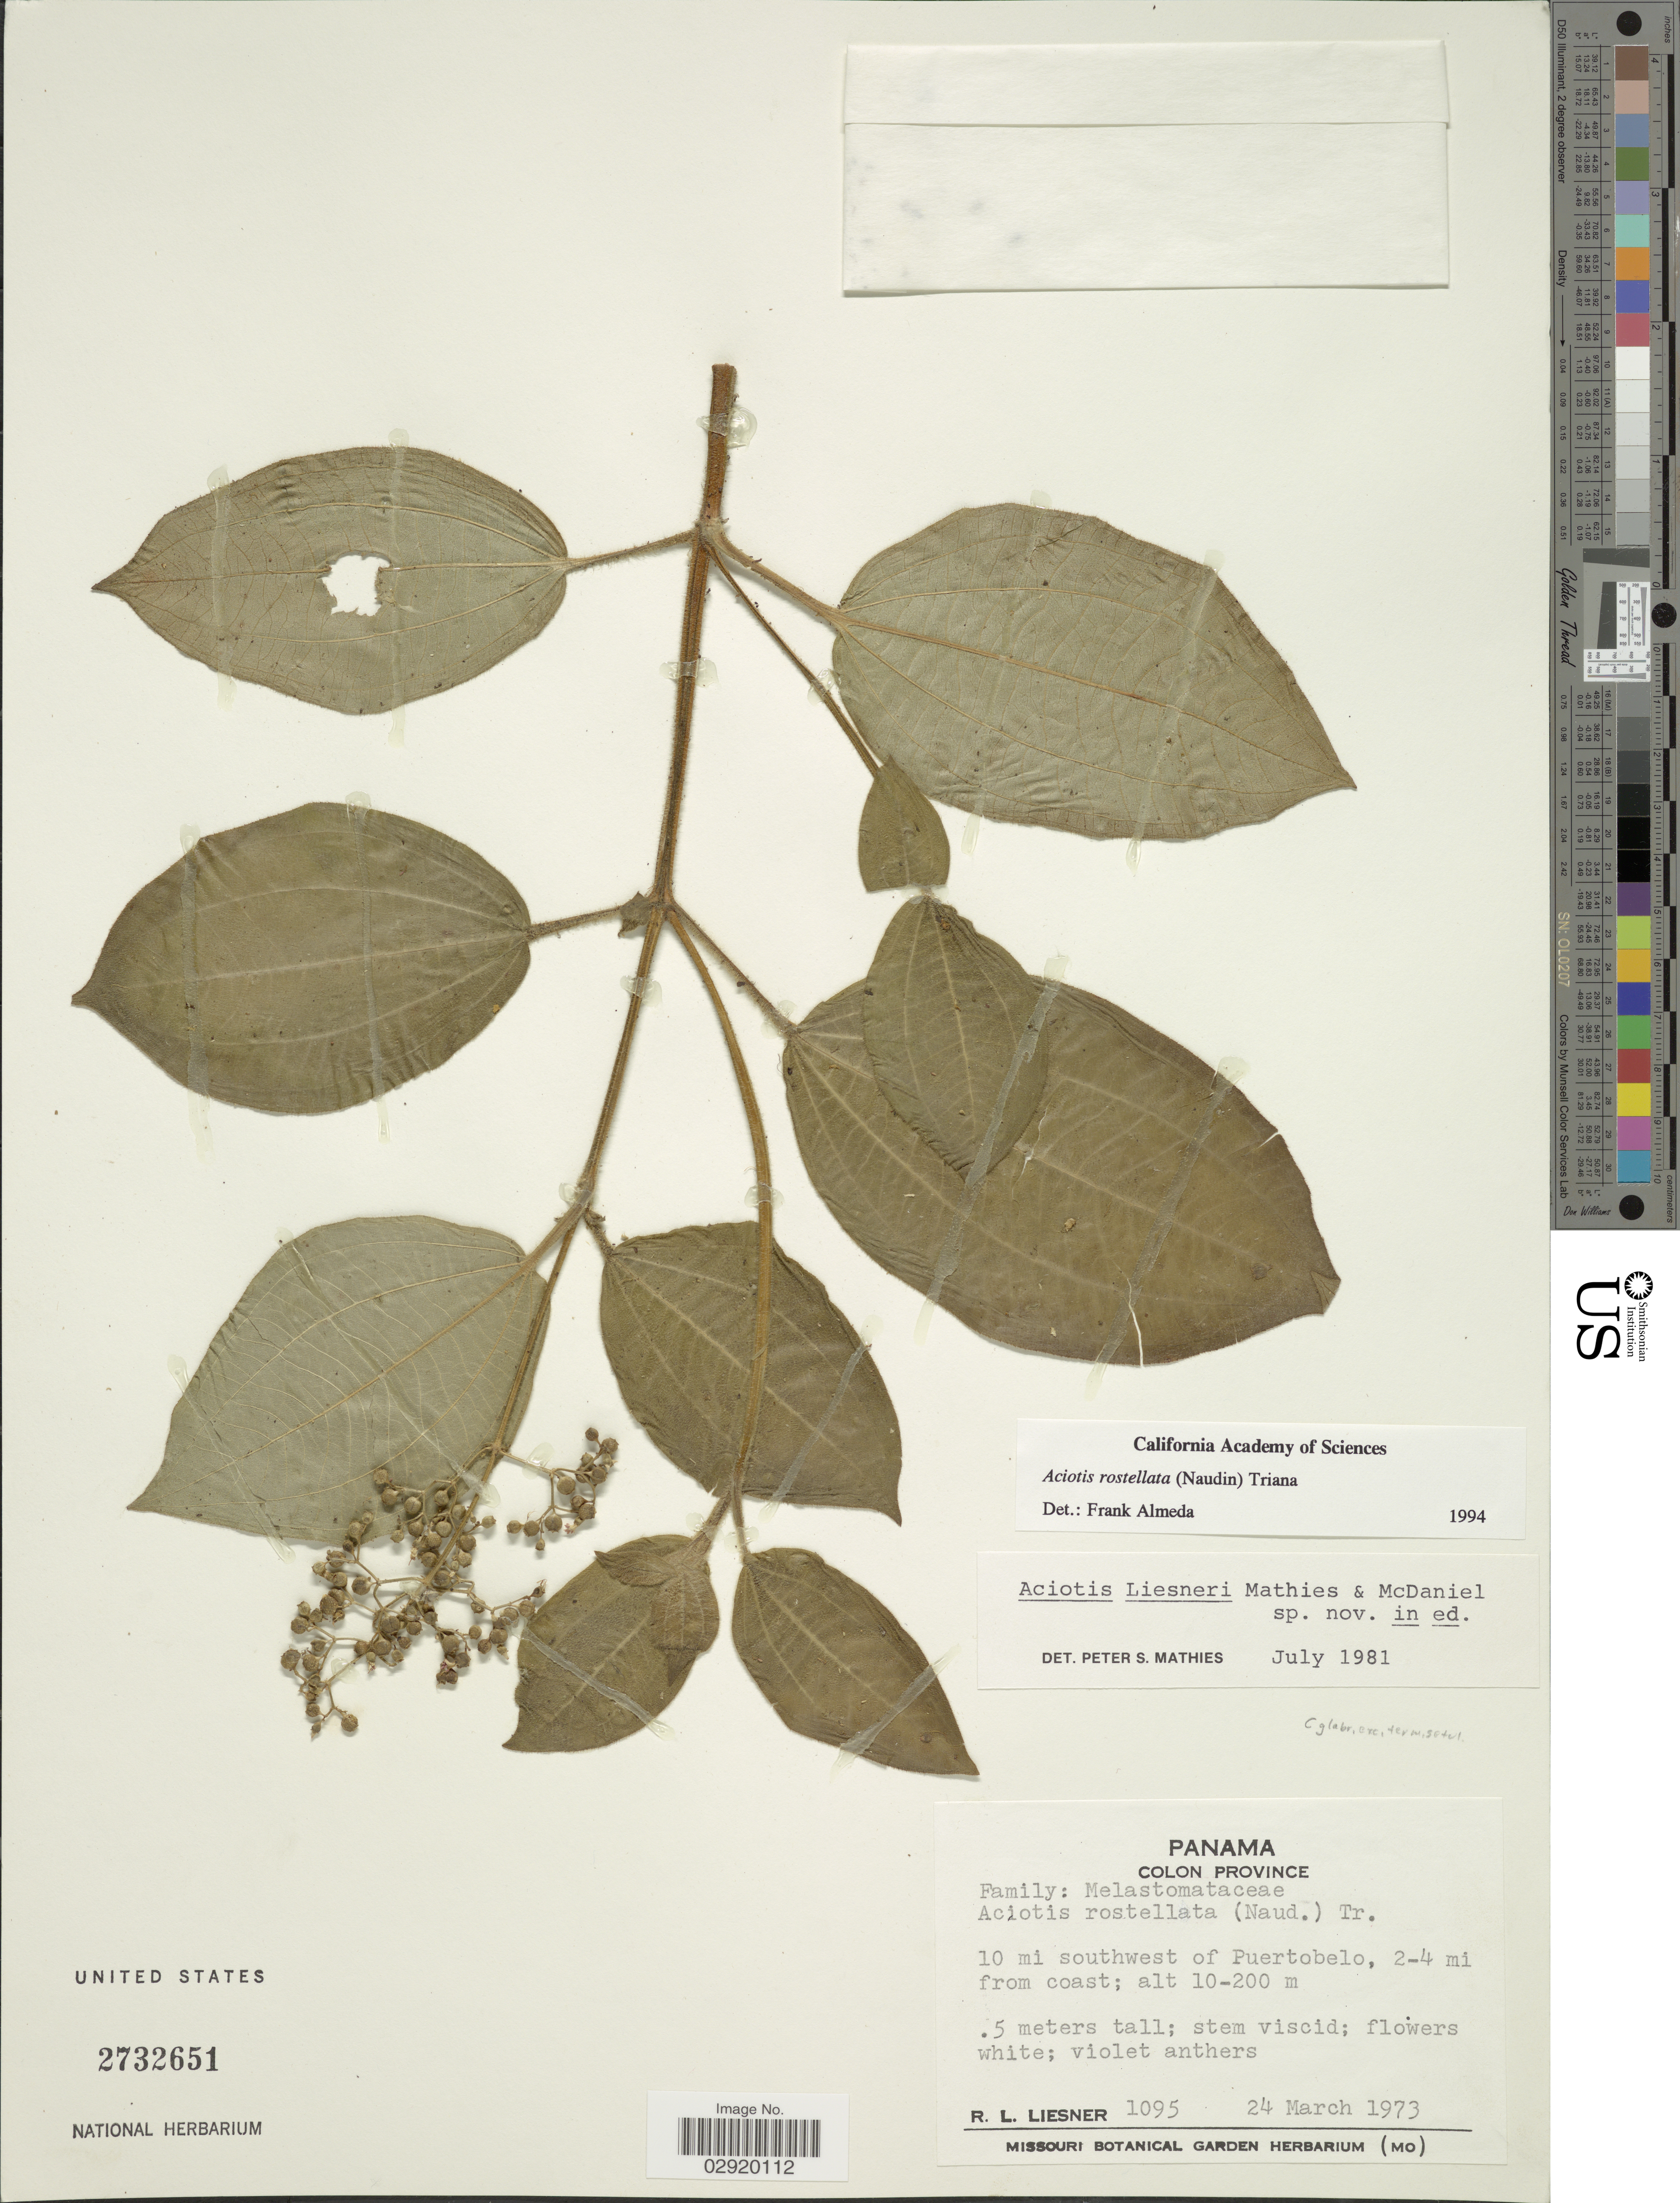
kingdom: Plantae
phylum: Tracheophyta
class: Magnoliopsida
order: Myrtales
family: Melastomataceae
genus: Aciotis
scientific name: Aciotis indecora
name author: (Bonpl.) Triana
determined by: Nunes da Silva, Diego, (RB), Jardim Botanico do Rio de Janeiro - Herbario (BRAZIL)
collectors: R. L. Liesner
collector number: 1095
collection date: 1973-03-24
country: Panama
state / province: Colón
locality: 10 mi southwest of Puertobelo, 2-4 mi from coast.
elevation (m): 10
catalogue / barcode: US 2732651